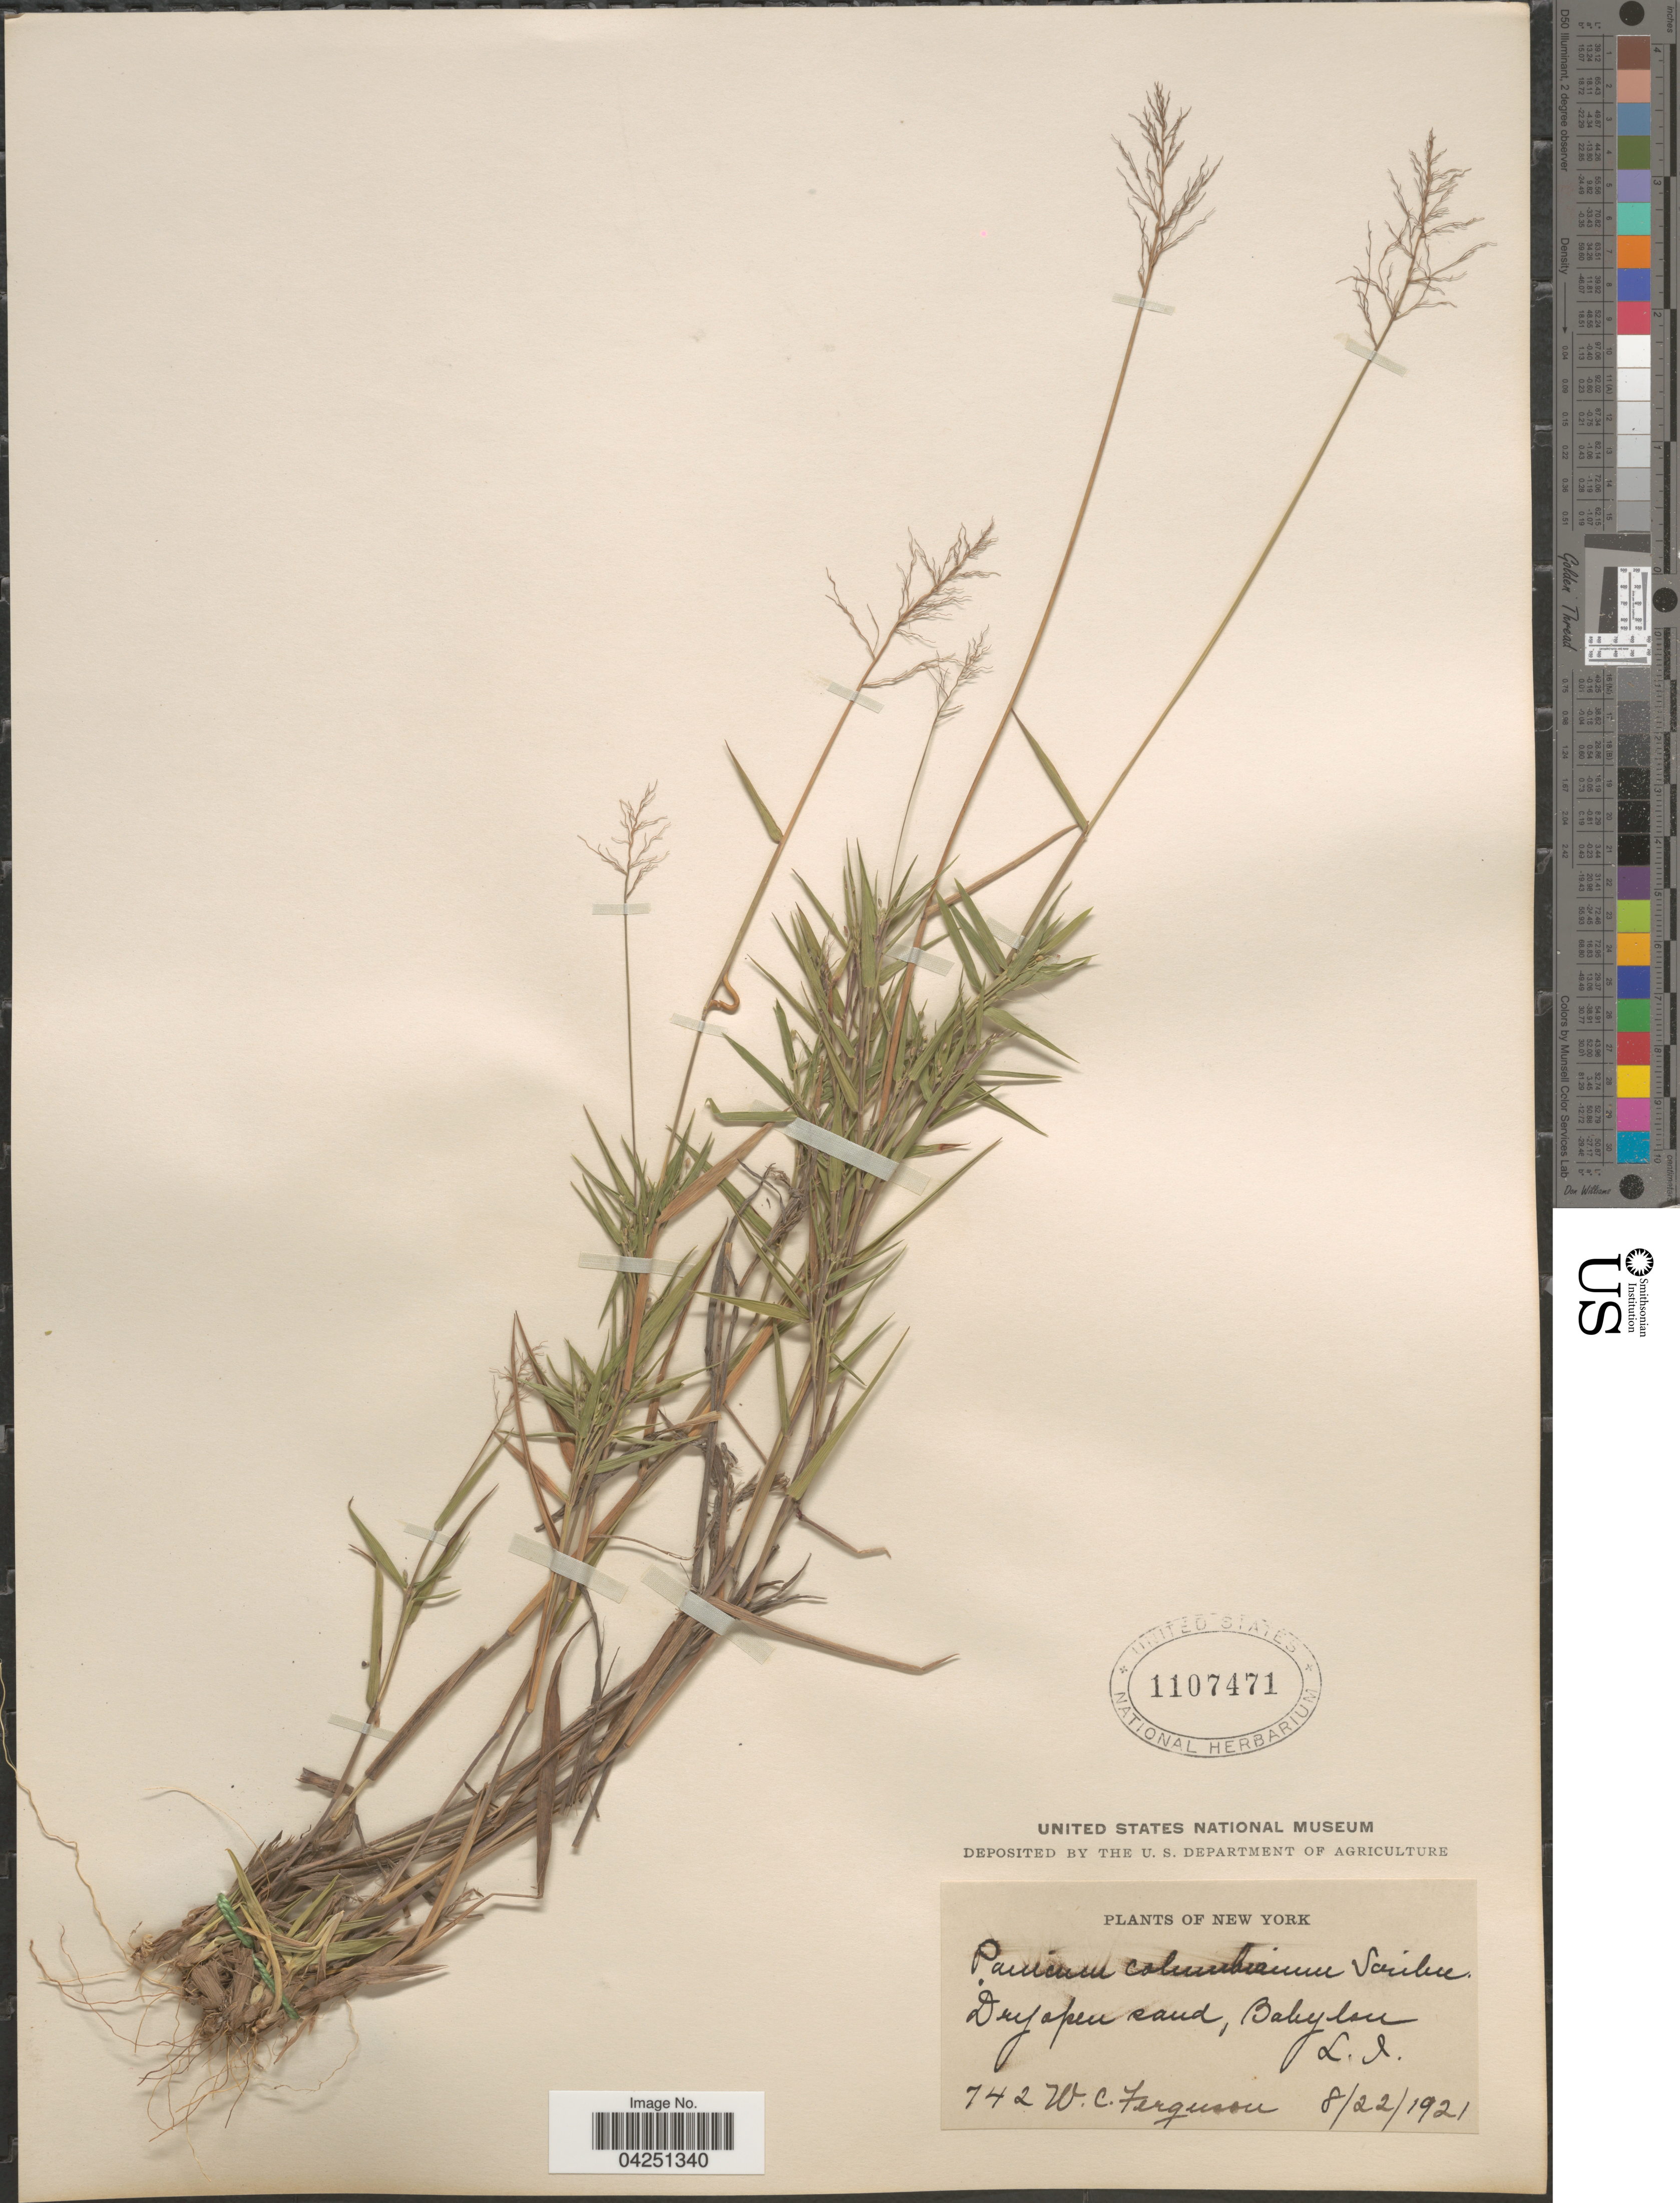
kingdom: Plantae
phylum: Tracheophyta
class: Liliopsida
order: Poales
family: Poaceae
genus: Dichanthelium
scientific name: Dichanthelium acuminatum var. acuminatum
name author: (Sw.) Gould & C.A. Clark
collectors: W. Ferguson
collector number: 742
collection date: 1921-08-22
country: United States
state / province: New York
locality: Dry open sand, Bakylan. L. I.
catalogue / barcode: US 1107471